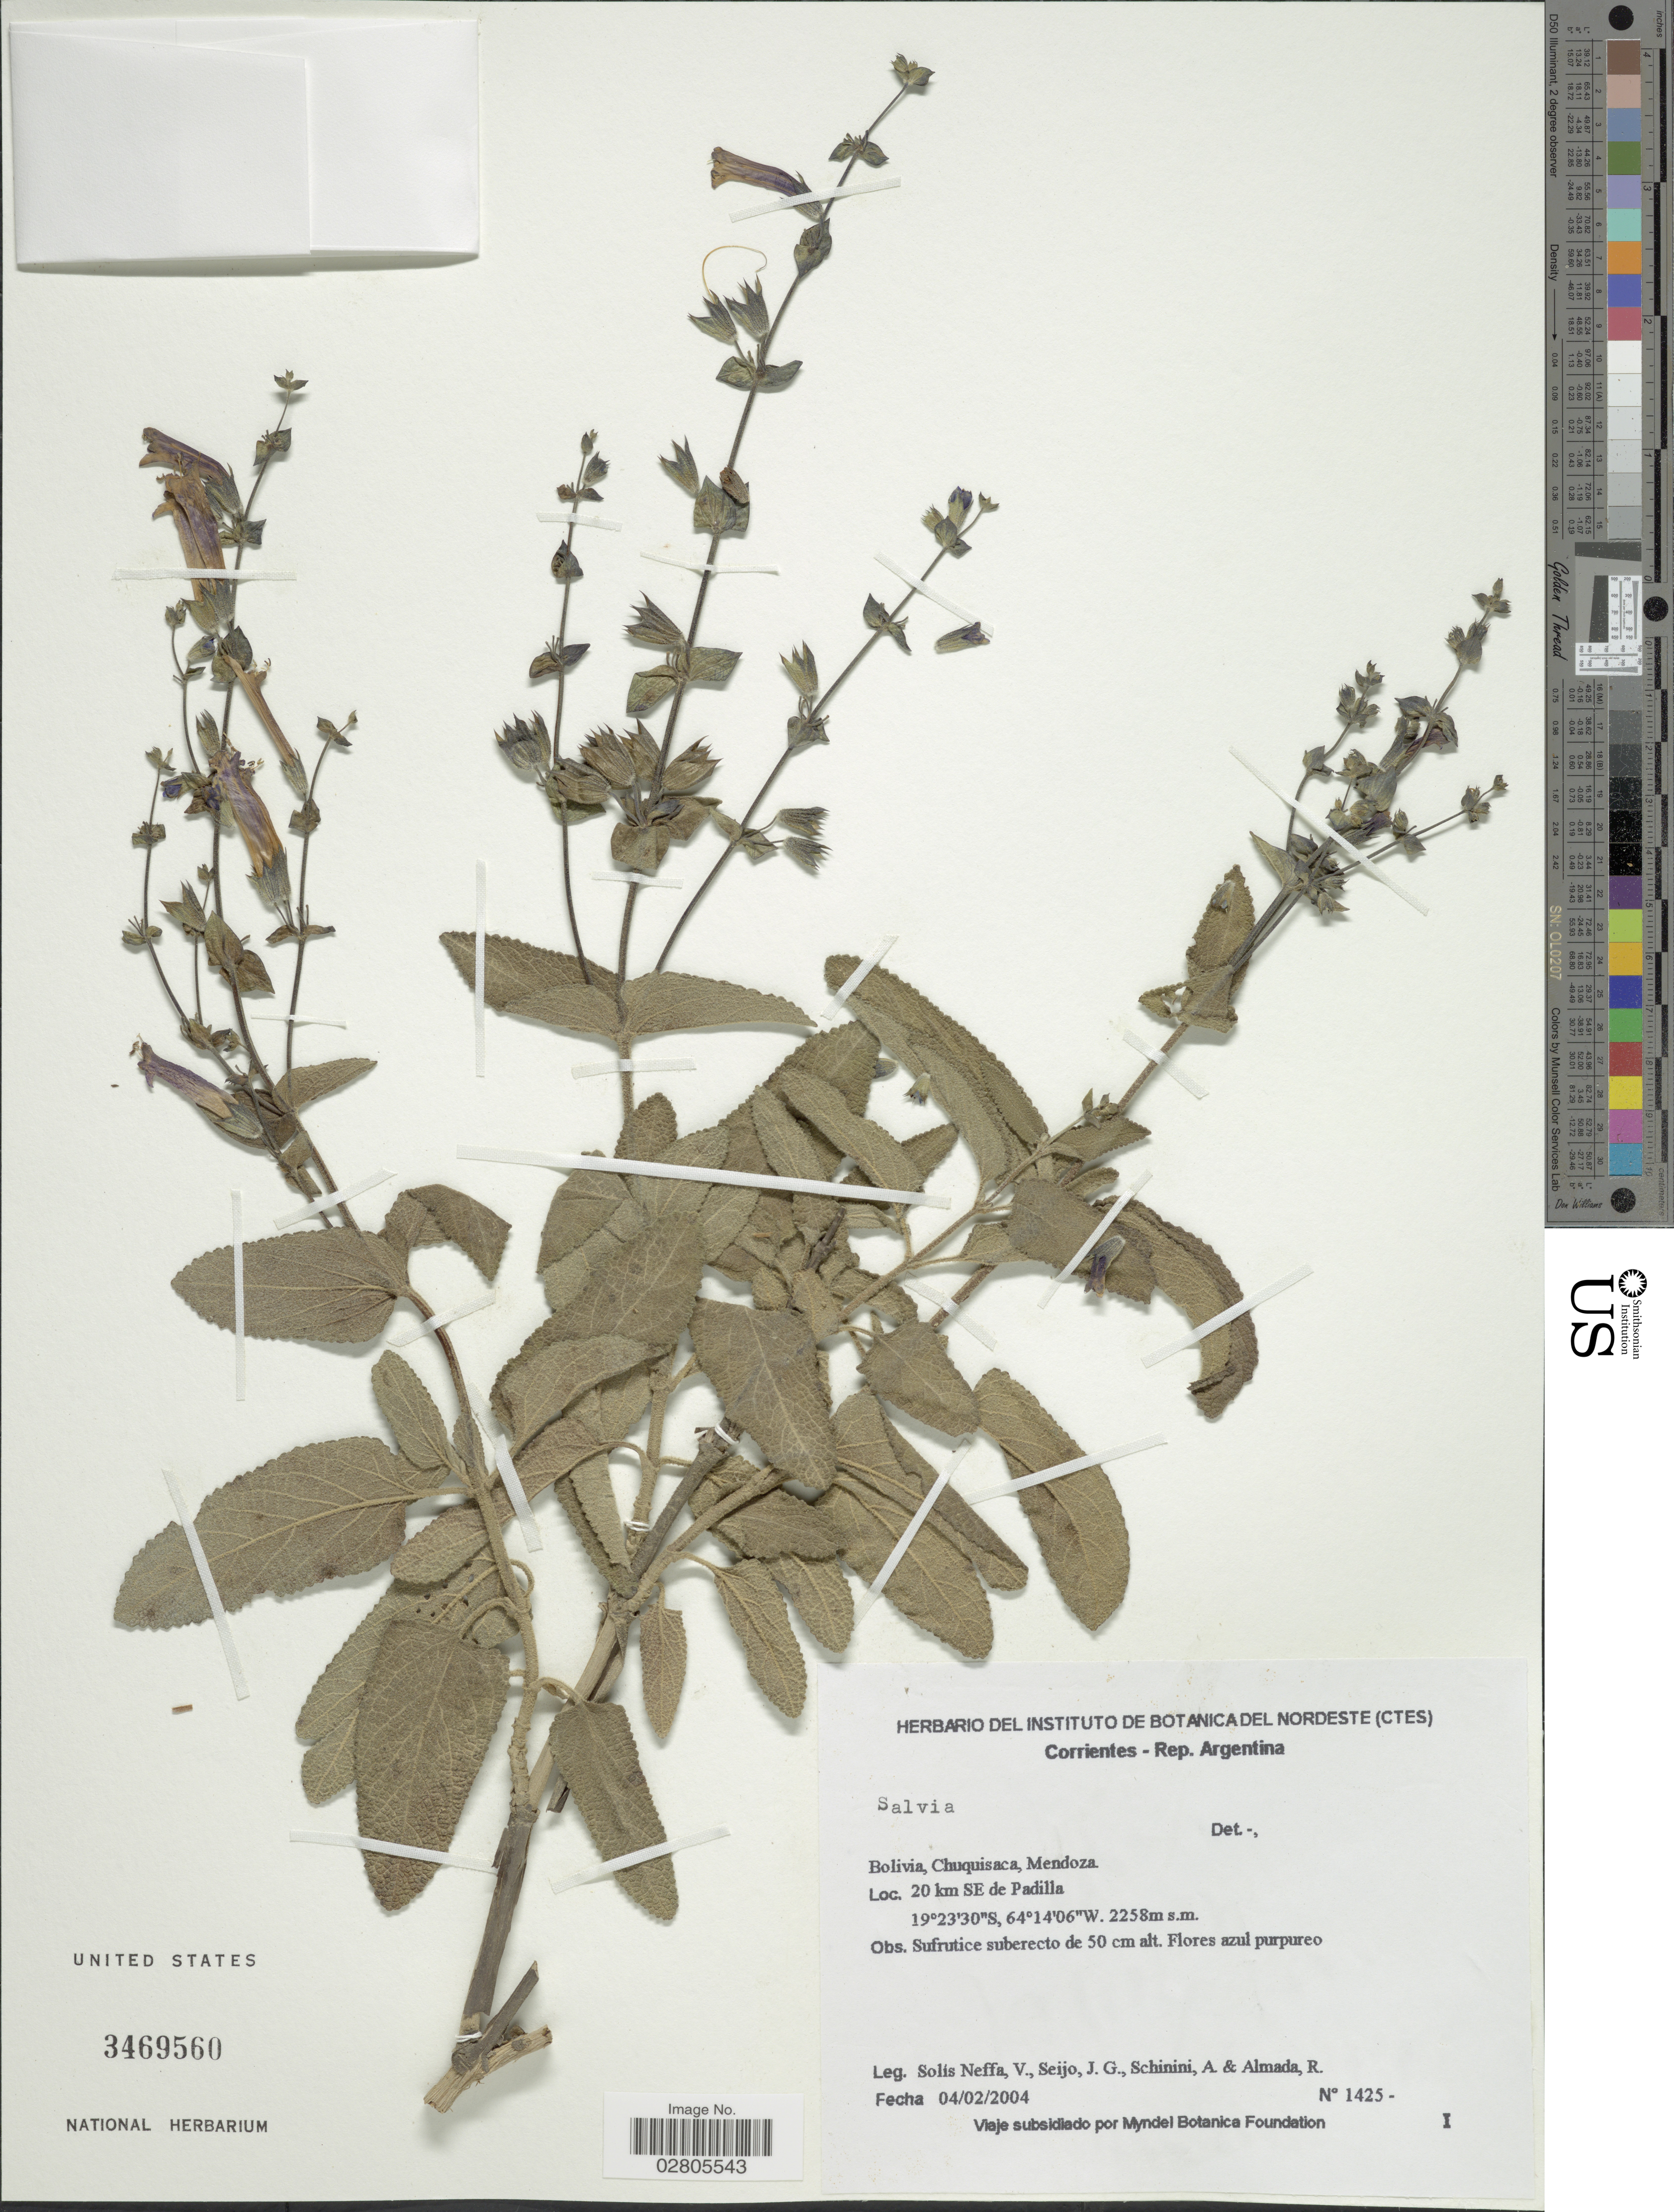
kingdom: Plantae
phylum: Tracheophyta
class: Magnoliopsida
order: Lamiales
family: Lamiaceae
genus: Salvia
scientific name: Salvia sp.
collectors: V. Solis Neffa, J. Seijo, A. Schinini & R. Almada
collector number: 1425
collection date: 2004-02-04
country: Bolivia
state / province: Chuquisaca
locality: Mendoza, 20 km SE de Padilla.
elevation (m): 2258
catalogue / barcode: US 3469560